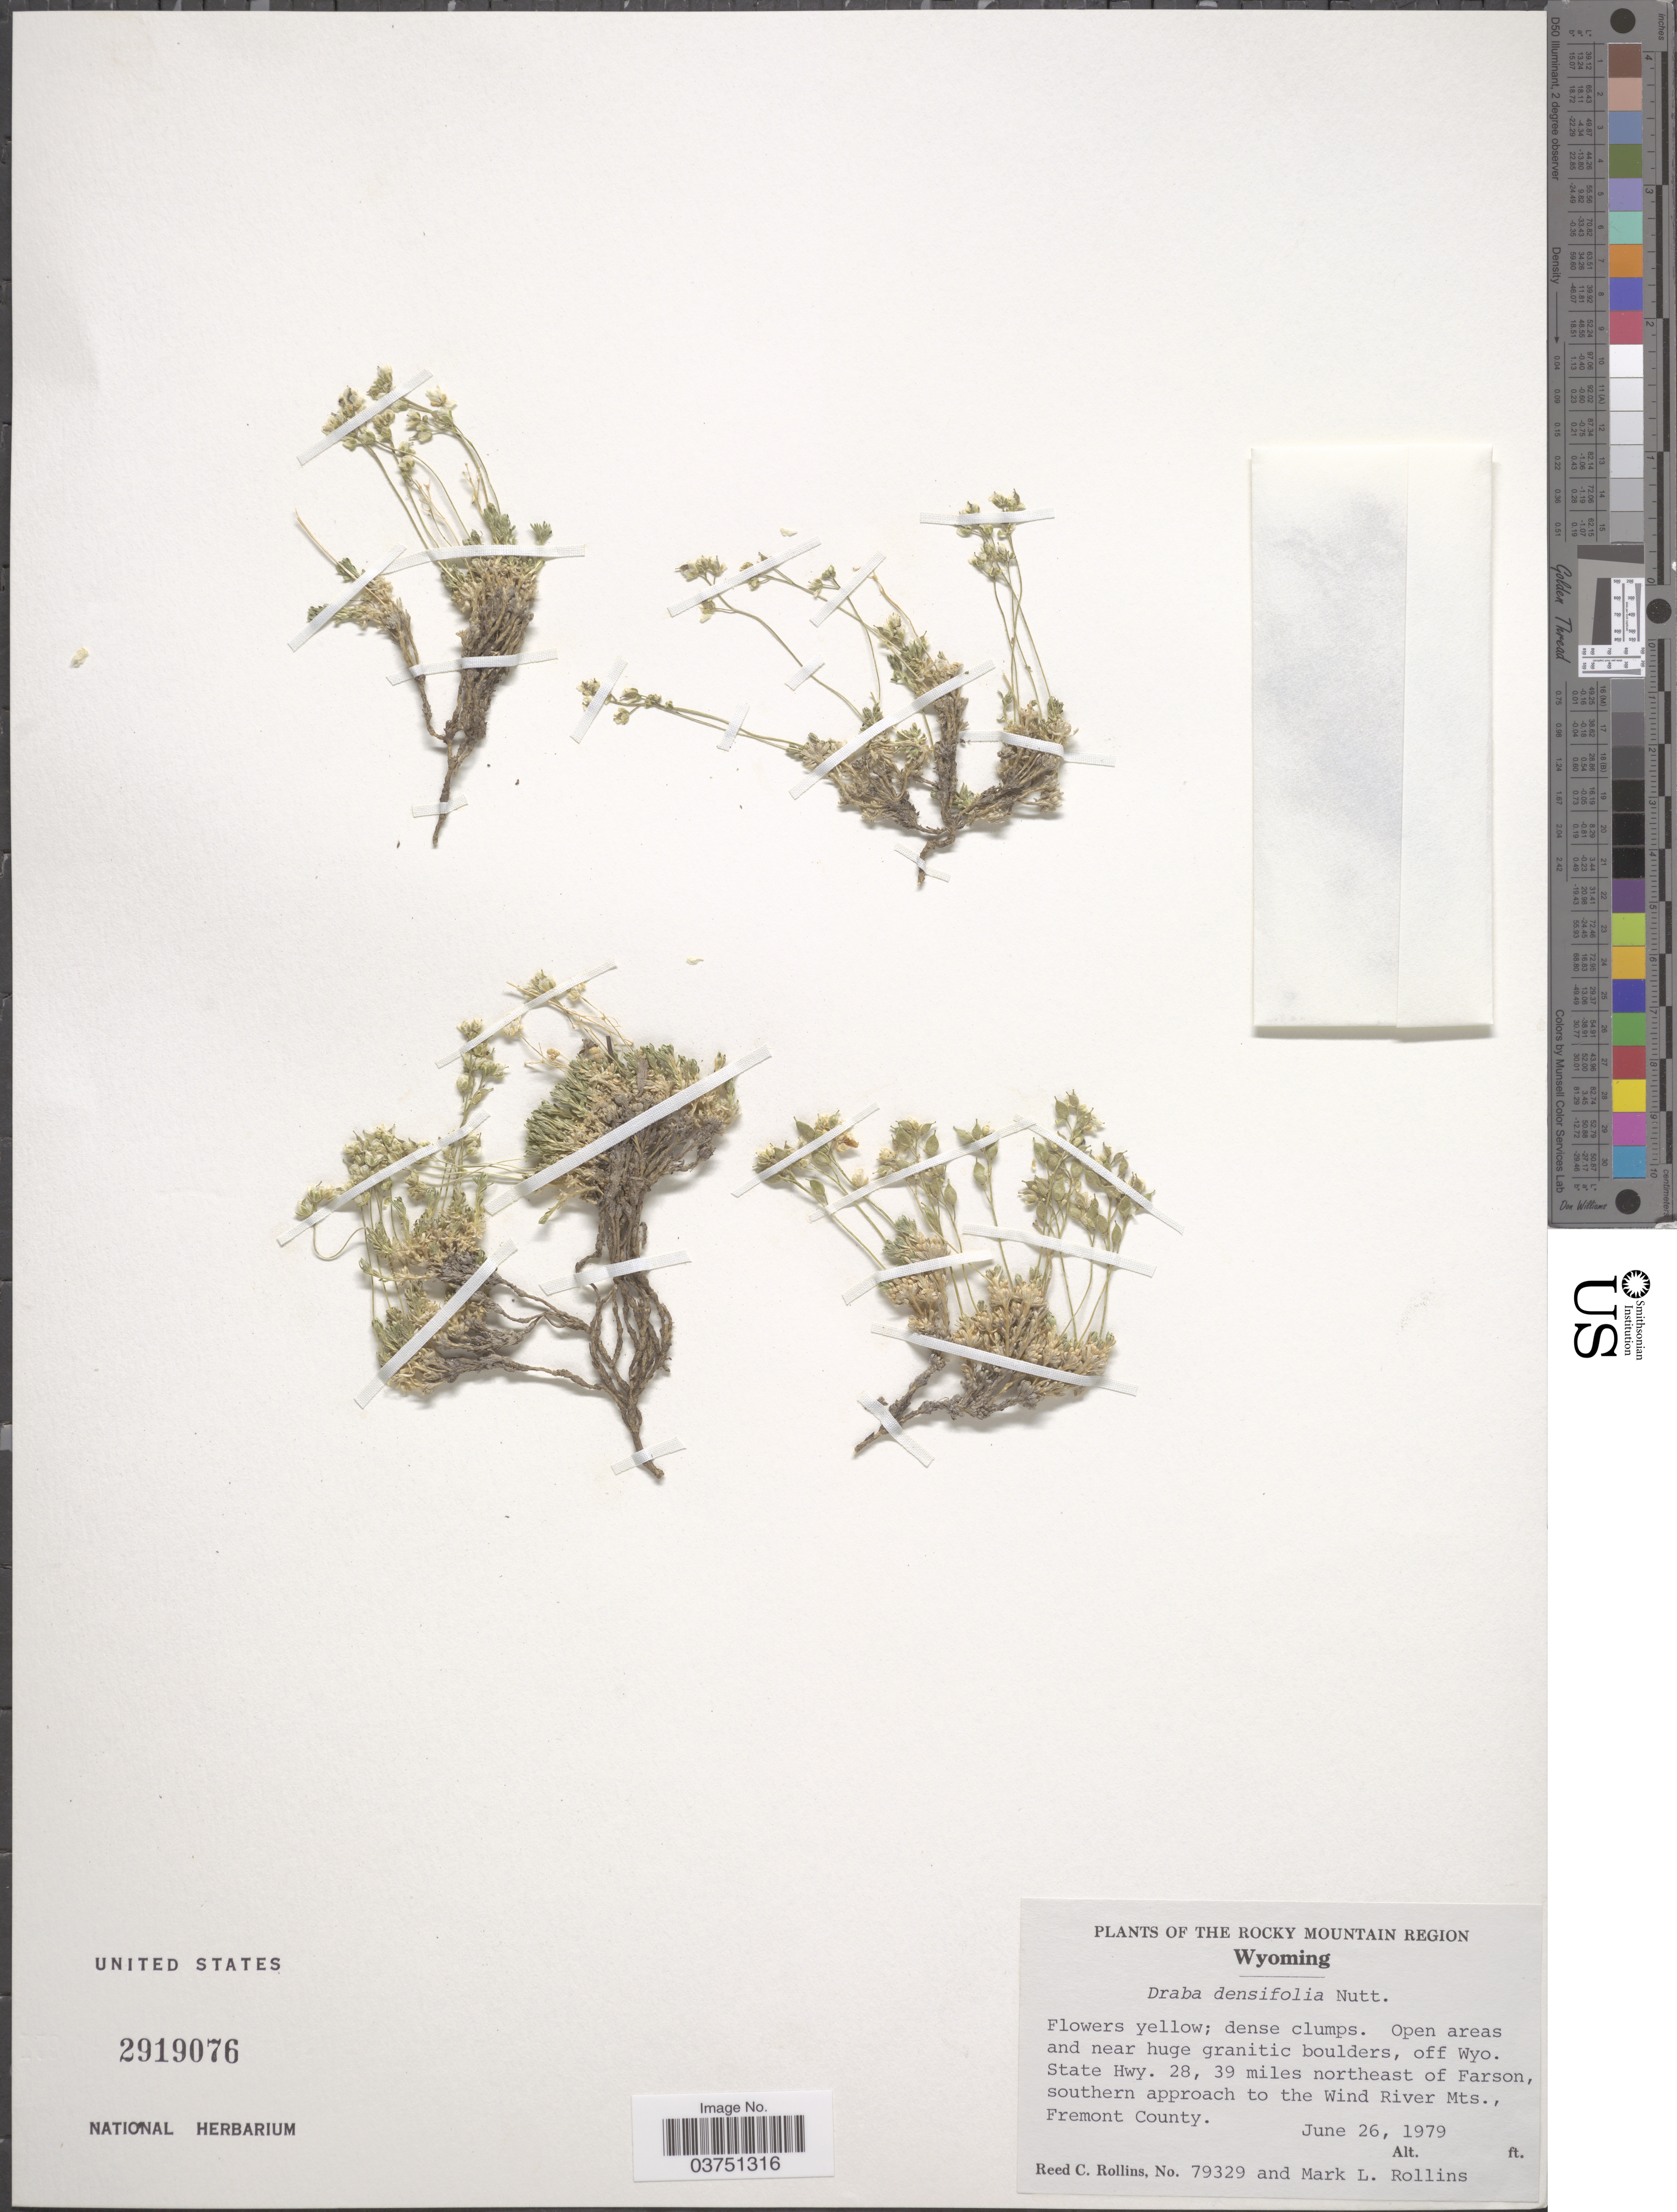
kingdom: Plantae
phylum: Tracheophyta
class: Magnoliopsida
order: Brassicales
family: Brassicaceae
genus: Draba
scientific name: Draba densifolia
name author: Nutt.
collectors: R. C. Rollins & M. Rollins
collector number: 79329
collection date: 1979-06-26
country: United States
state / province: Wyoming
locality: The Rocky Mountain Region; off Wyo. State Hwy. 28, 39 miles northeast of Farson, southern approach to the Wind River Mts., Fremont County.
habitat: open areas and near huge granitic boulders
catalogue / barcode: US 2919076